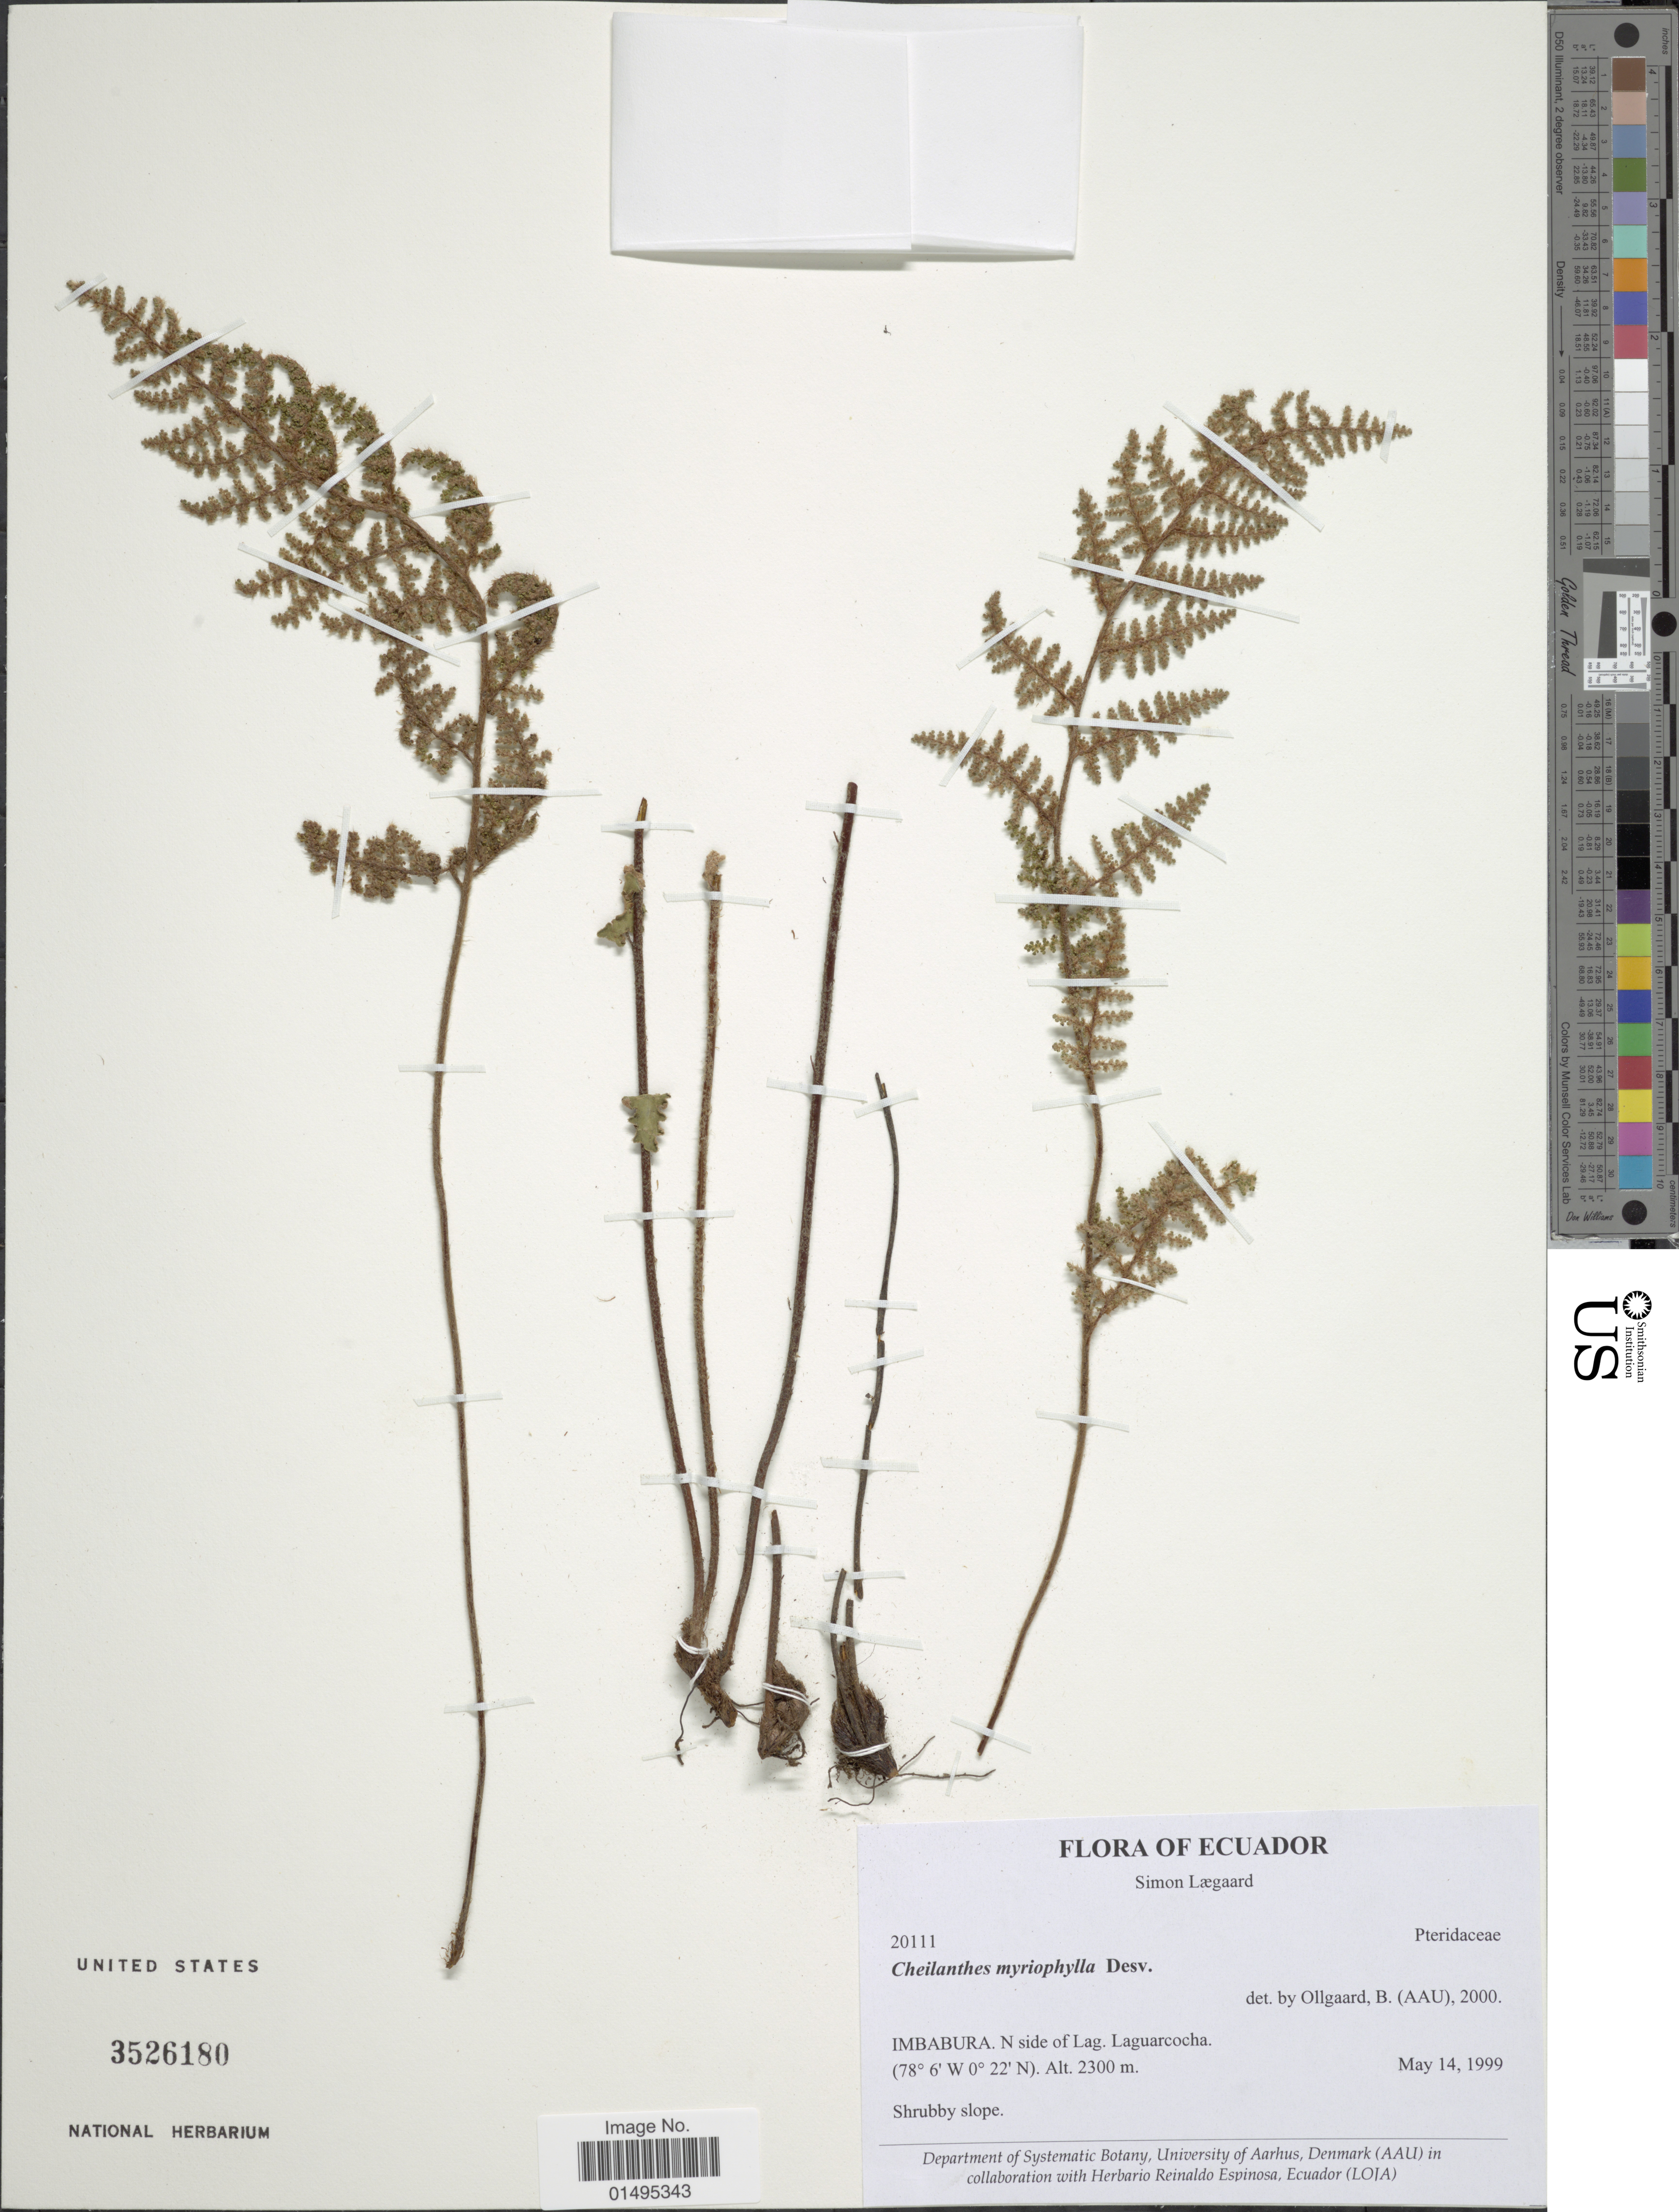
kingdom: Plantae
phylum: Tracheophyta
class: Polypodiopsida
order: Polypodiales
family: Pteridaceae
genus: Myriopteris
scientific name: Myriopteris myriophylla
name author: (Desv.) J. Sm.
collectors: S. Lægaard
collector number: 20111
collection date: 1999-05-14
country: Ecuador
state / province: Imbabura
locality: Ecuador, Imbabura. N side of Lag. Laguarcocha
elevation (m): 2300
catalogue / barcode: US 3526180